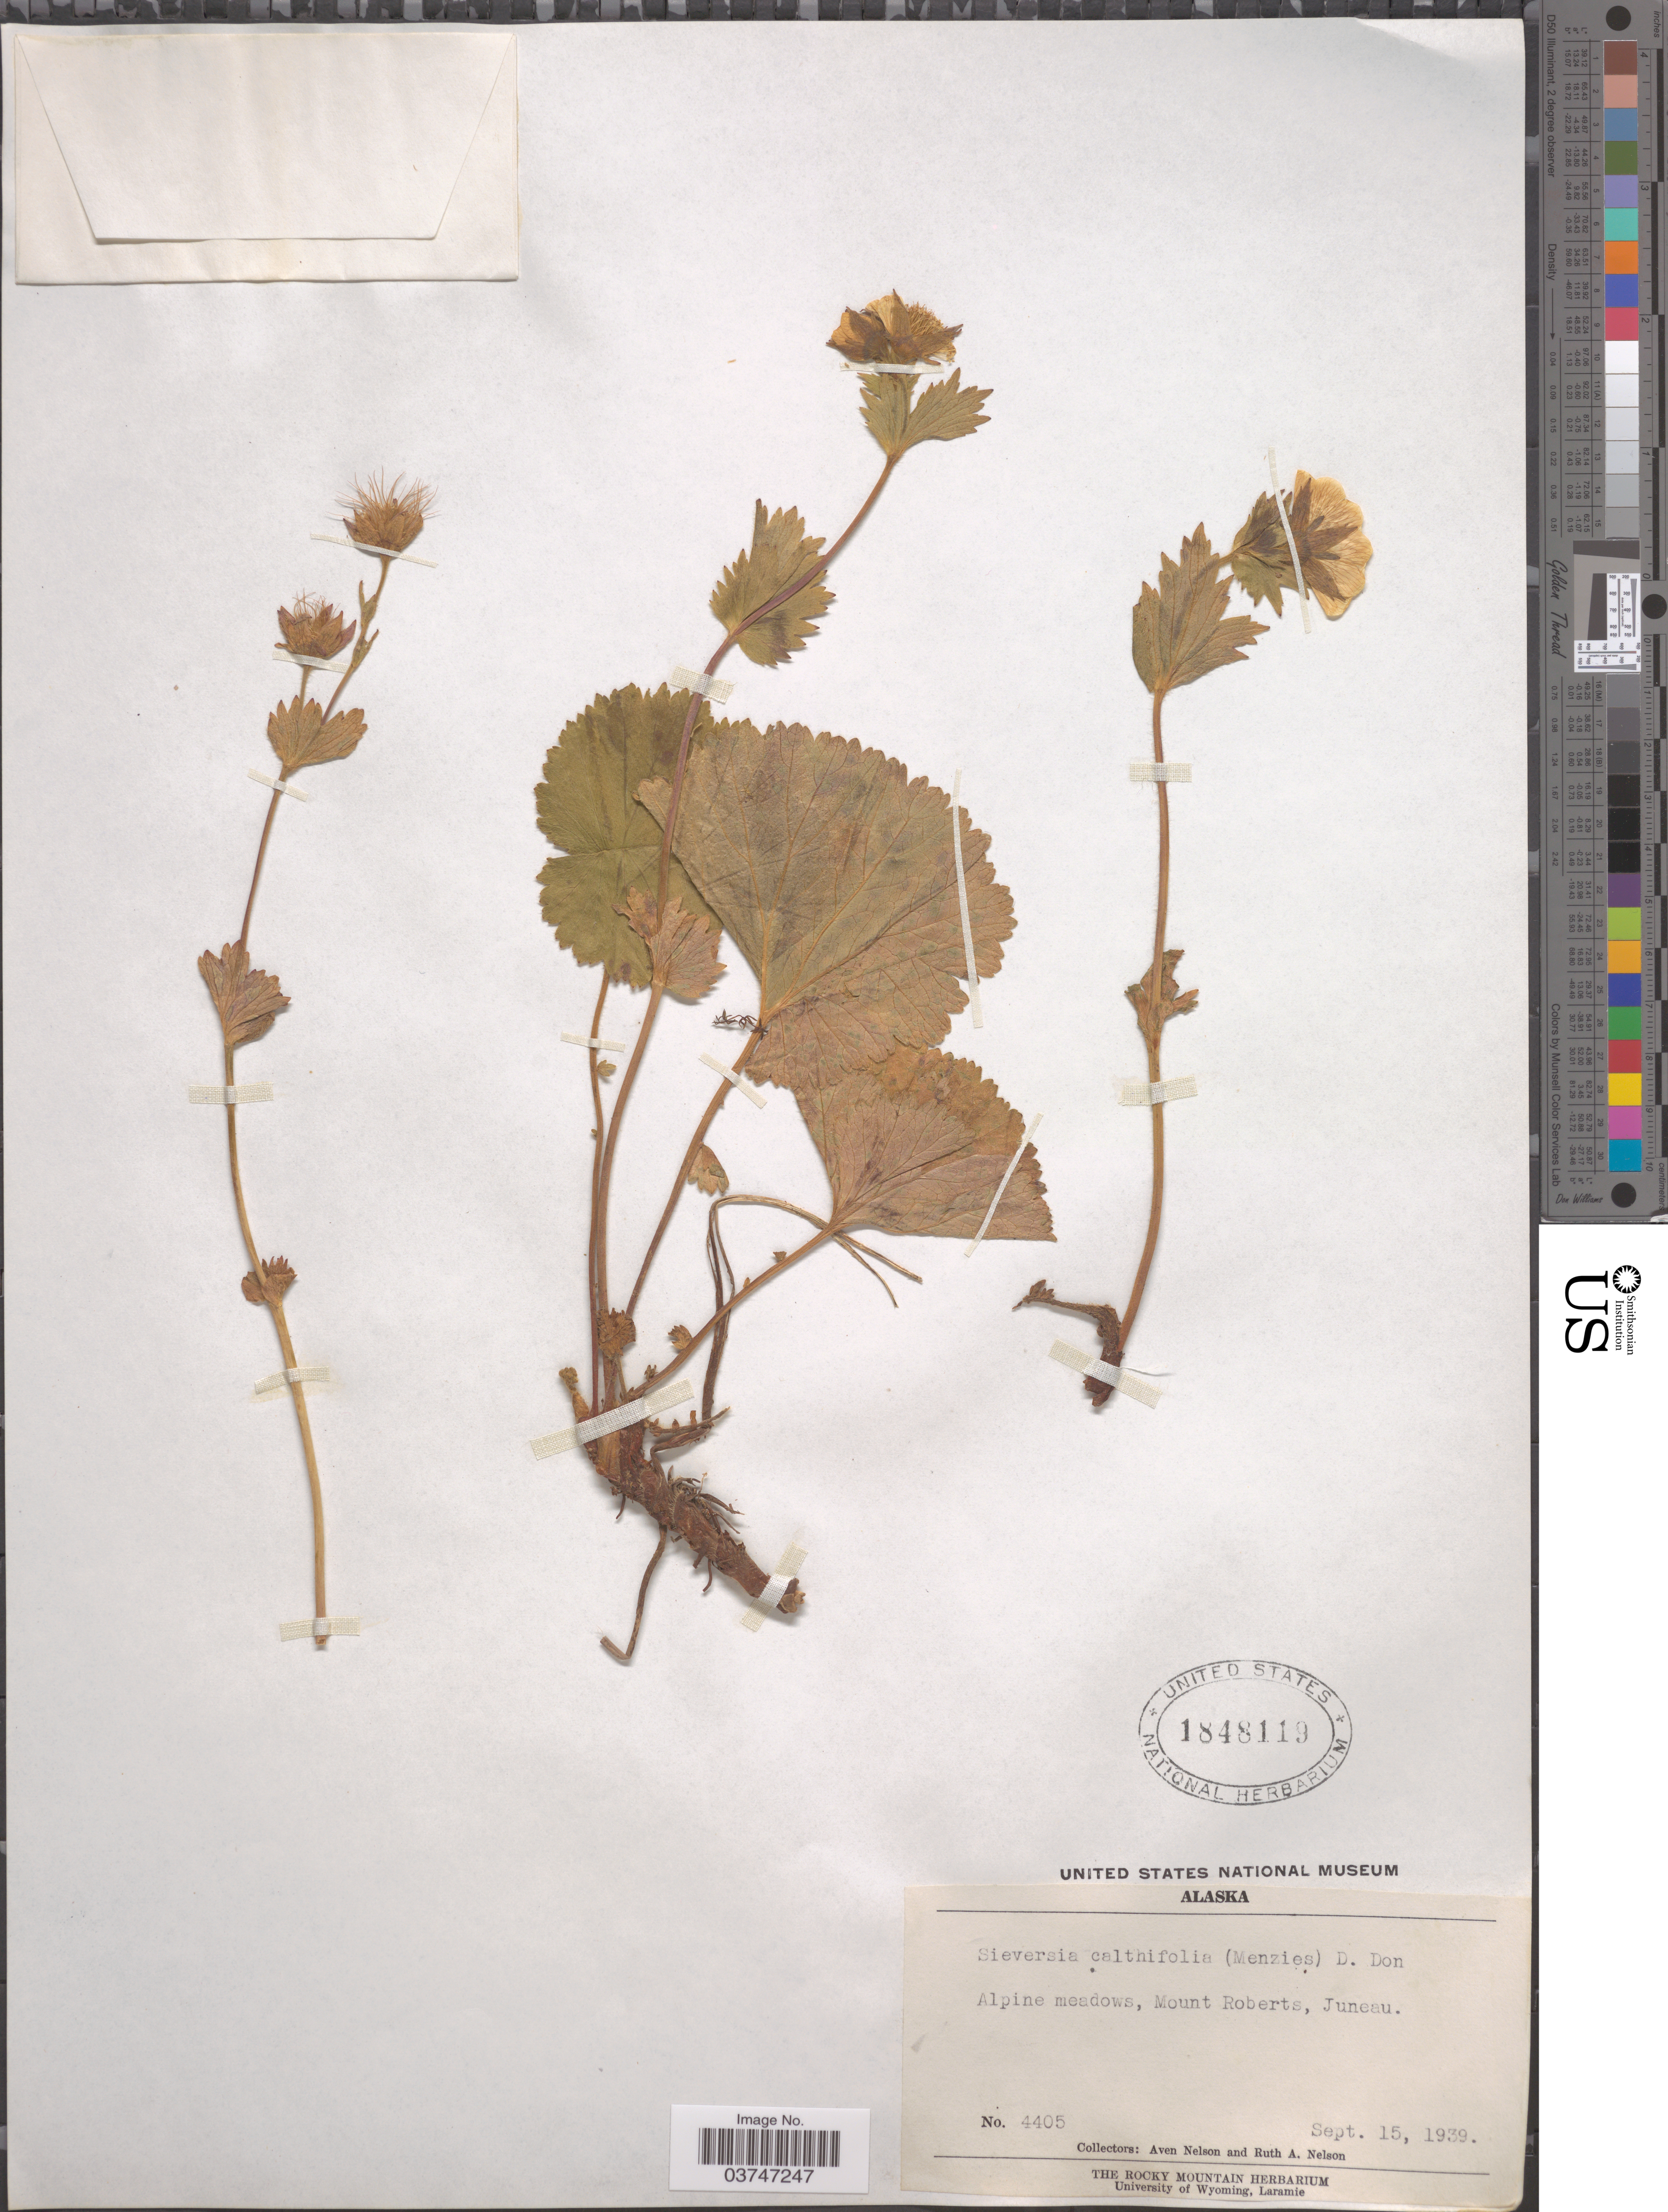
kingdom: Plantae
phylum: Tracheophyta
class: Magnoliopsida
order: Rosales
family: Rosaceae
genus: Geum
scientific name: Geum calthifolium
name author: Menzies ex Sm.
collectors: A. Nelson & R. A. Nelson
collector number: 4405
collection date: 1939-09-15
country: United States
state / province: Alaska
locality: Mount Roberts, Juneau.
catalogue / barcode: US 1848119